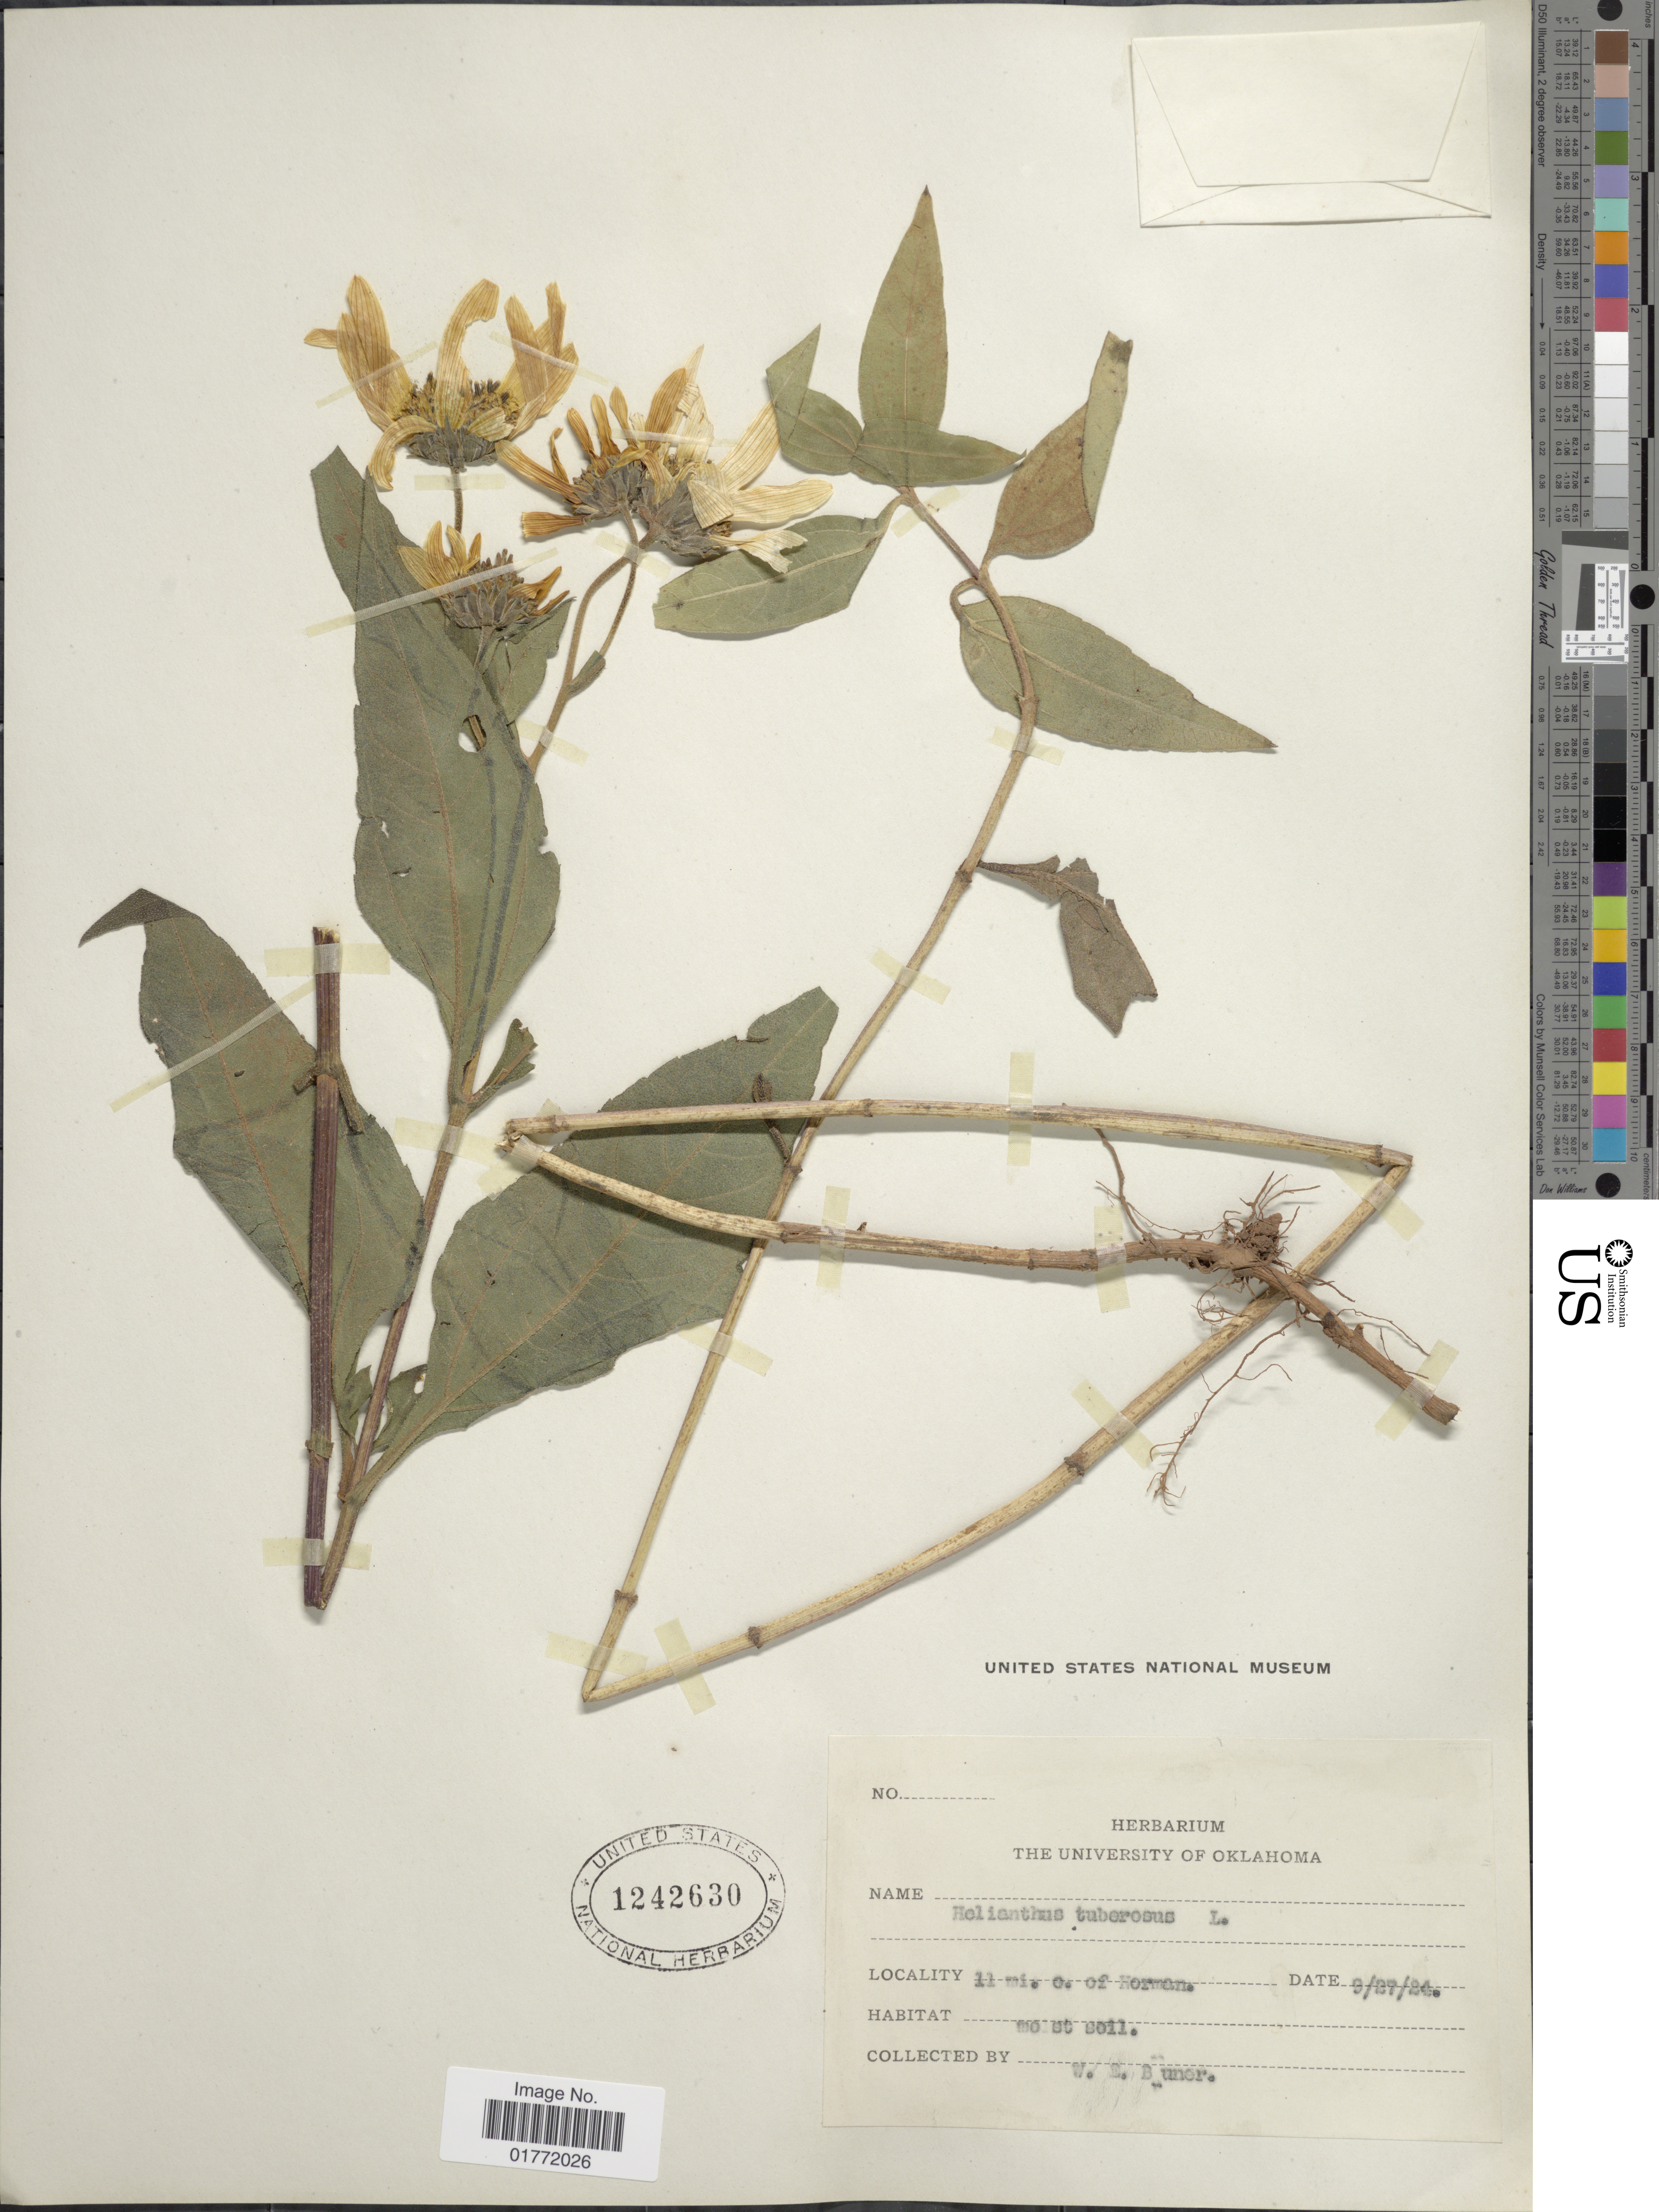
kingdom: Plantae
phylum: Tracheophyta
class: Magnoliopsida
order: Asterales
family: Asteraceae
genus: Helianthus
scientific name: Helianthus tuberosus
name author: L.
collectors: W. Bruner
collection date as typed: Transcribed d/m/y: 29/9/24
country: United States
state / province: Oklahoma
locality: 11 mi. o. of Norman.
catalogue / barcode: US 1242630